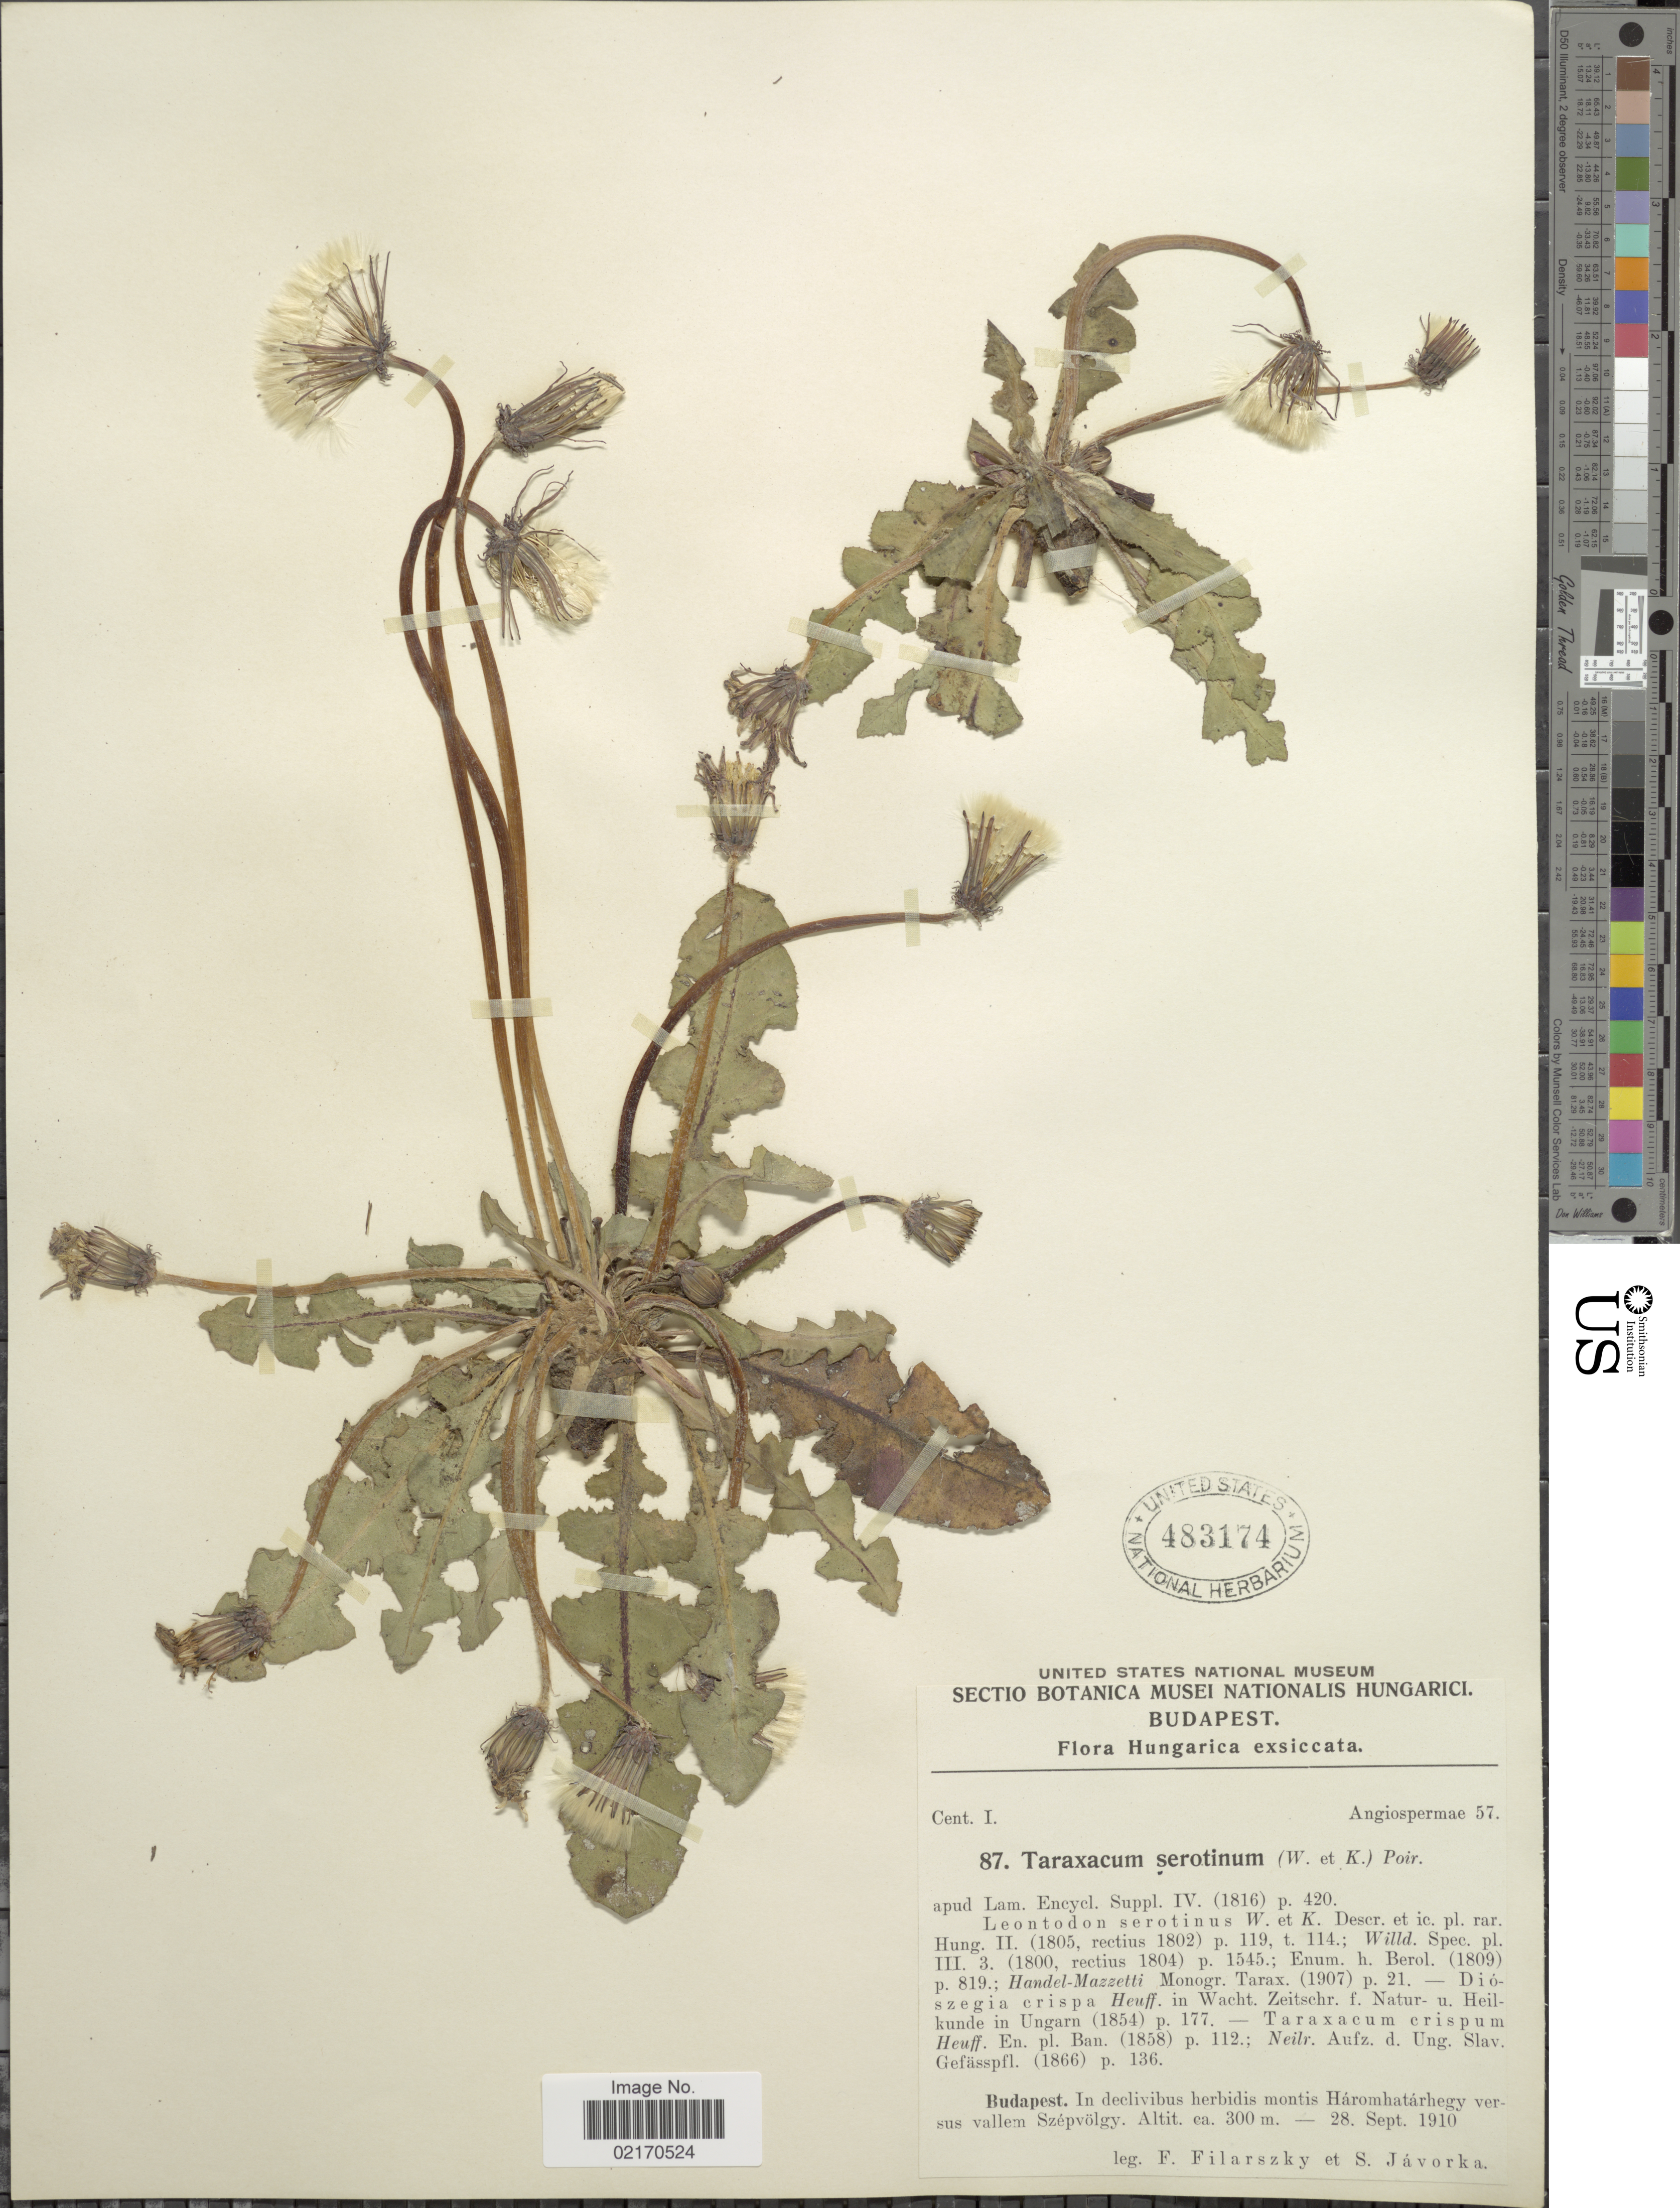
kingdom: Plantae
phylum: Tracheophyta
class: Magnoliopsida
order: Asterales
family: Asteraceae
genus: Taraxacum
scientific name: Taraxacum serotinum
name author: (Waldst. & Kit.) Fisch.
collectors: F. Filarszky & S. Javorka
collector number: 87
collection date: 1910-09-28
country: Hungary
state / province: Budapest, Capital District of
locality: Budapest, in declivibus herbidis montis Haromhatarhegy versus vallen Szepvolgy.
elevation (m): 300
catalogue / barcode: US 483174